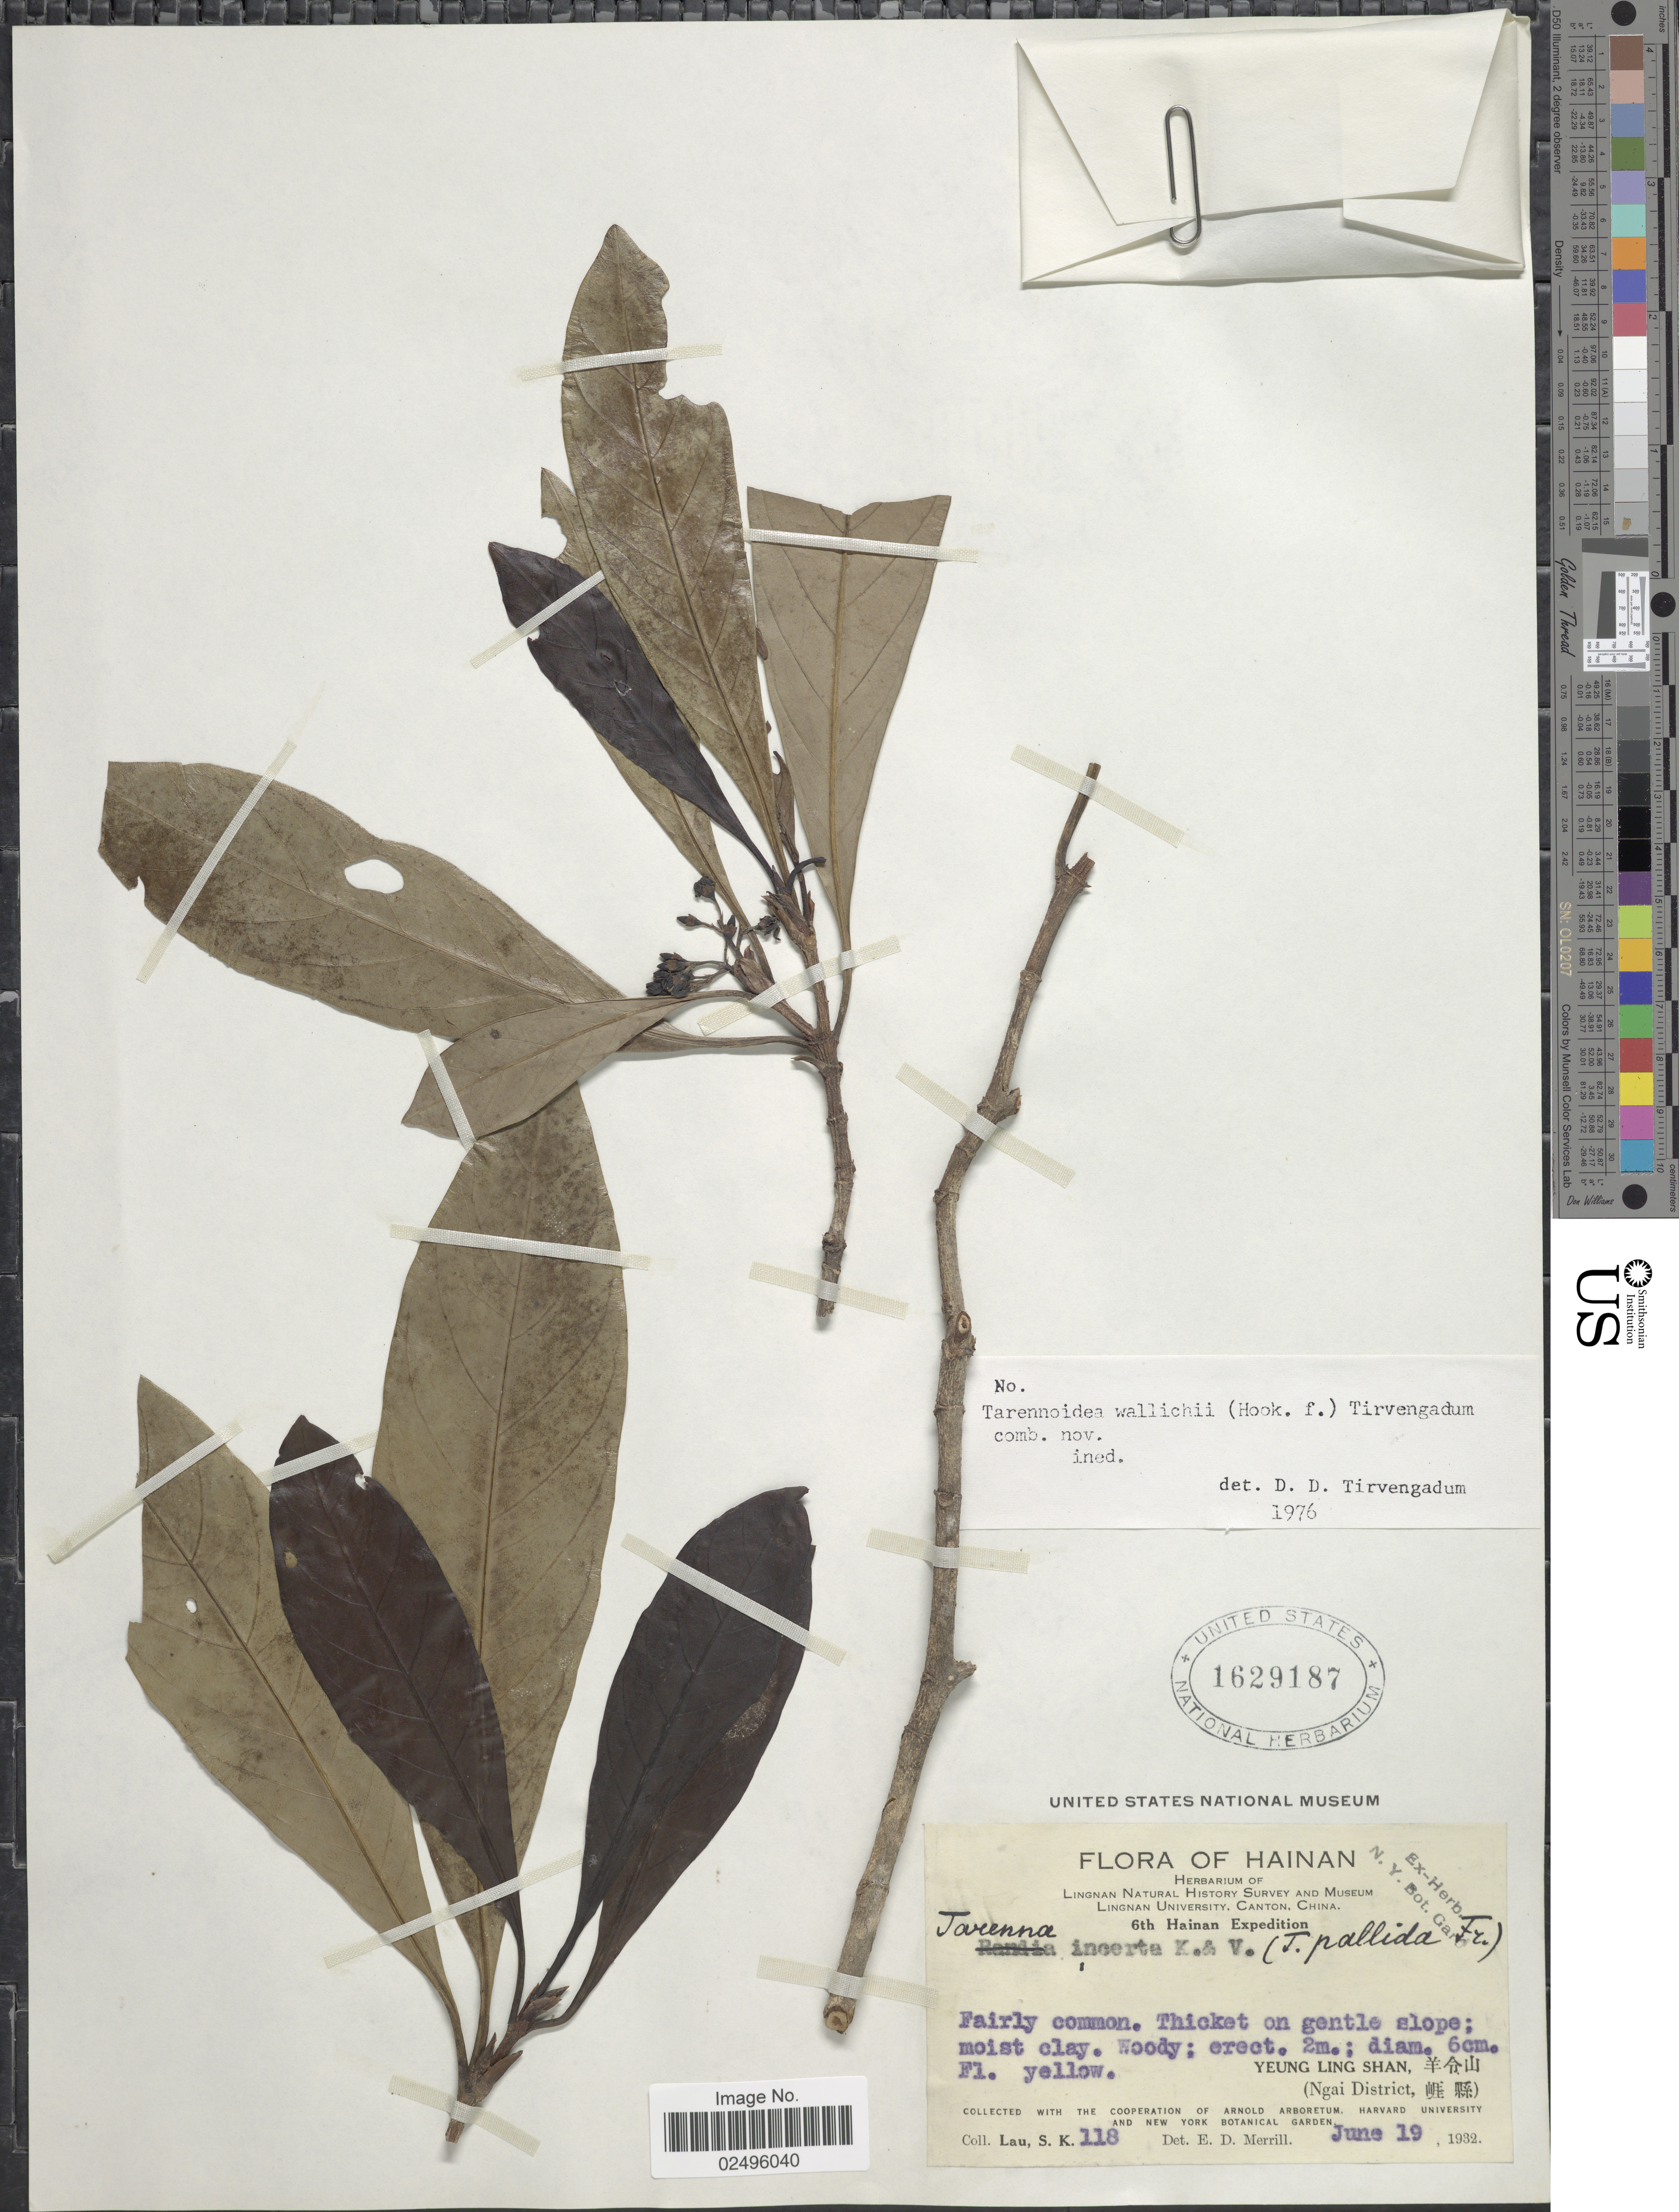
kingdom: Plantae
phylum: Tracheophyta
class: Magnoliopsida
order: Gentianales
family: Rubiaceae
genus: Tarennoidea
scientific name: Tarennoidea wallichii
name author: (Hook. f.) Tirveng. & Sastre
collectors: S. K. Lau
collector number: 118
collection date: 1932-06-19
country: China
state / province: Hainan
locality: Yeung Ling Shan (Ngai District,)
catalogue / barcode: US 1629187